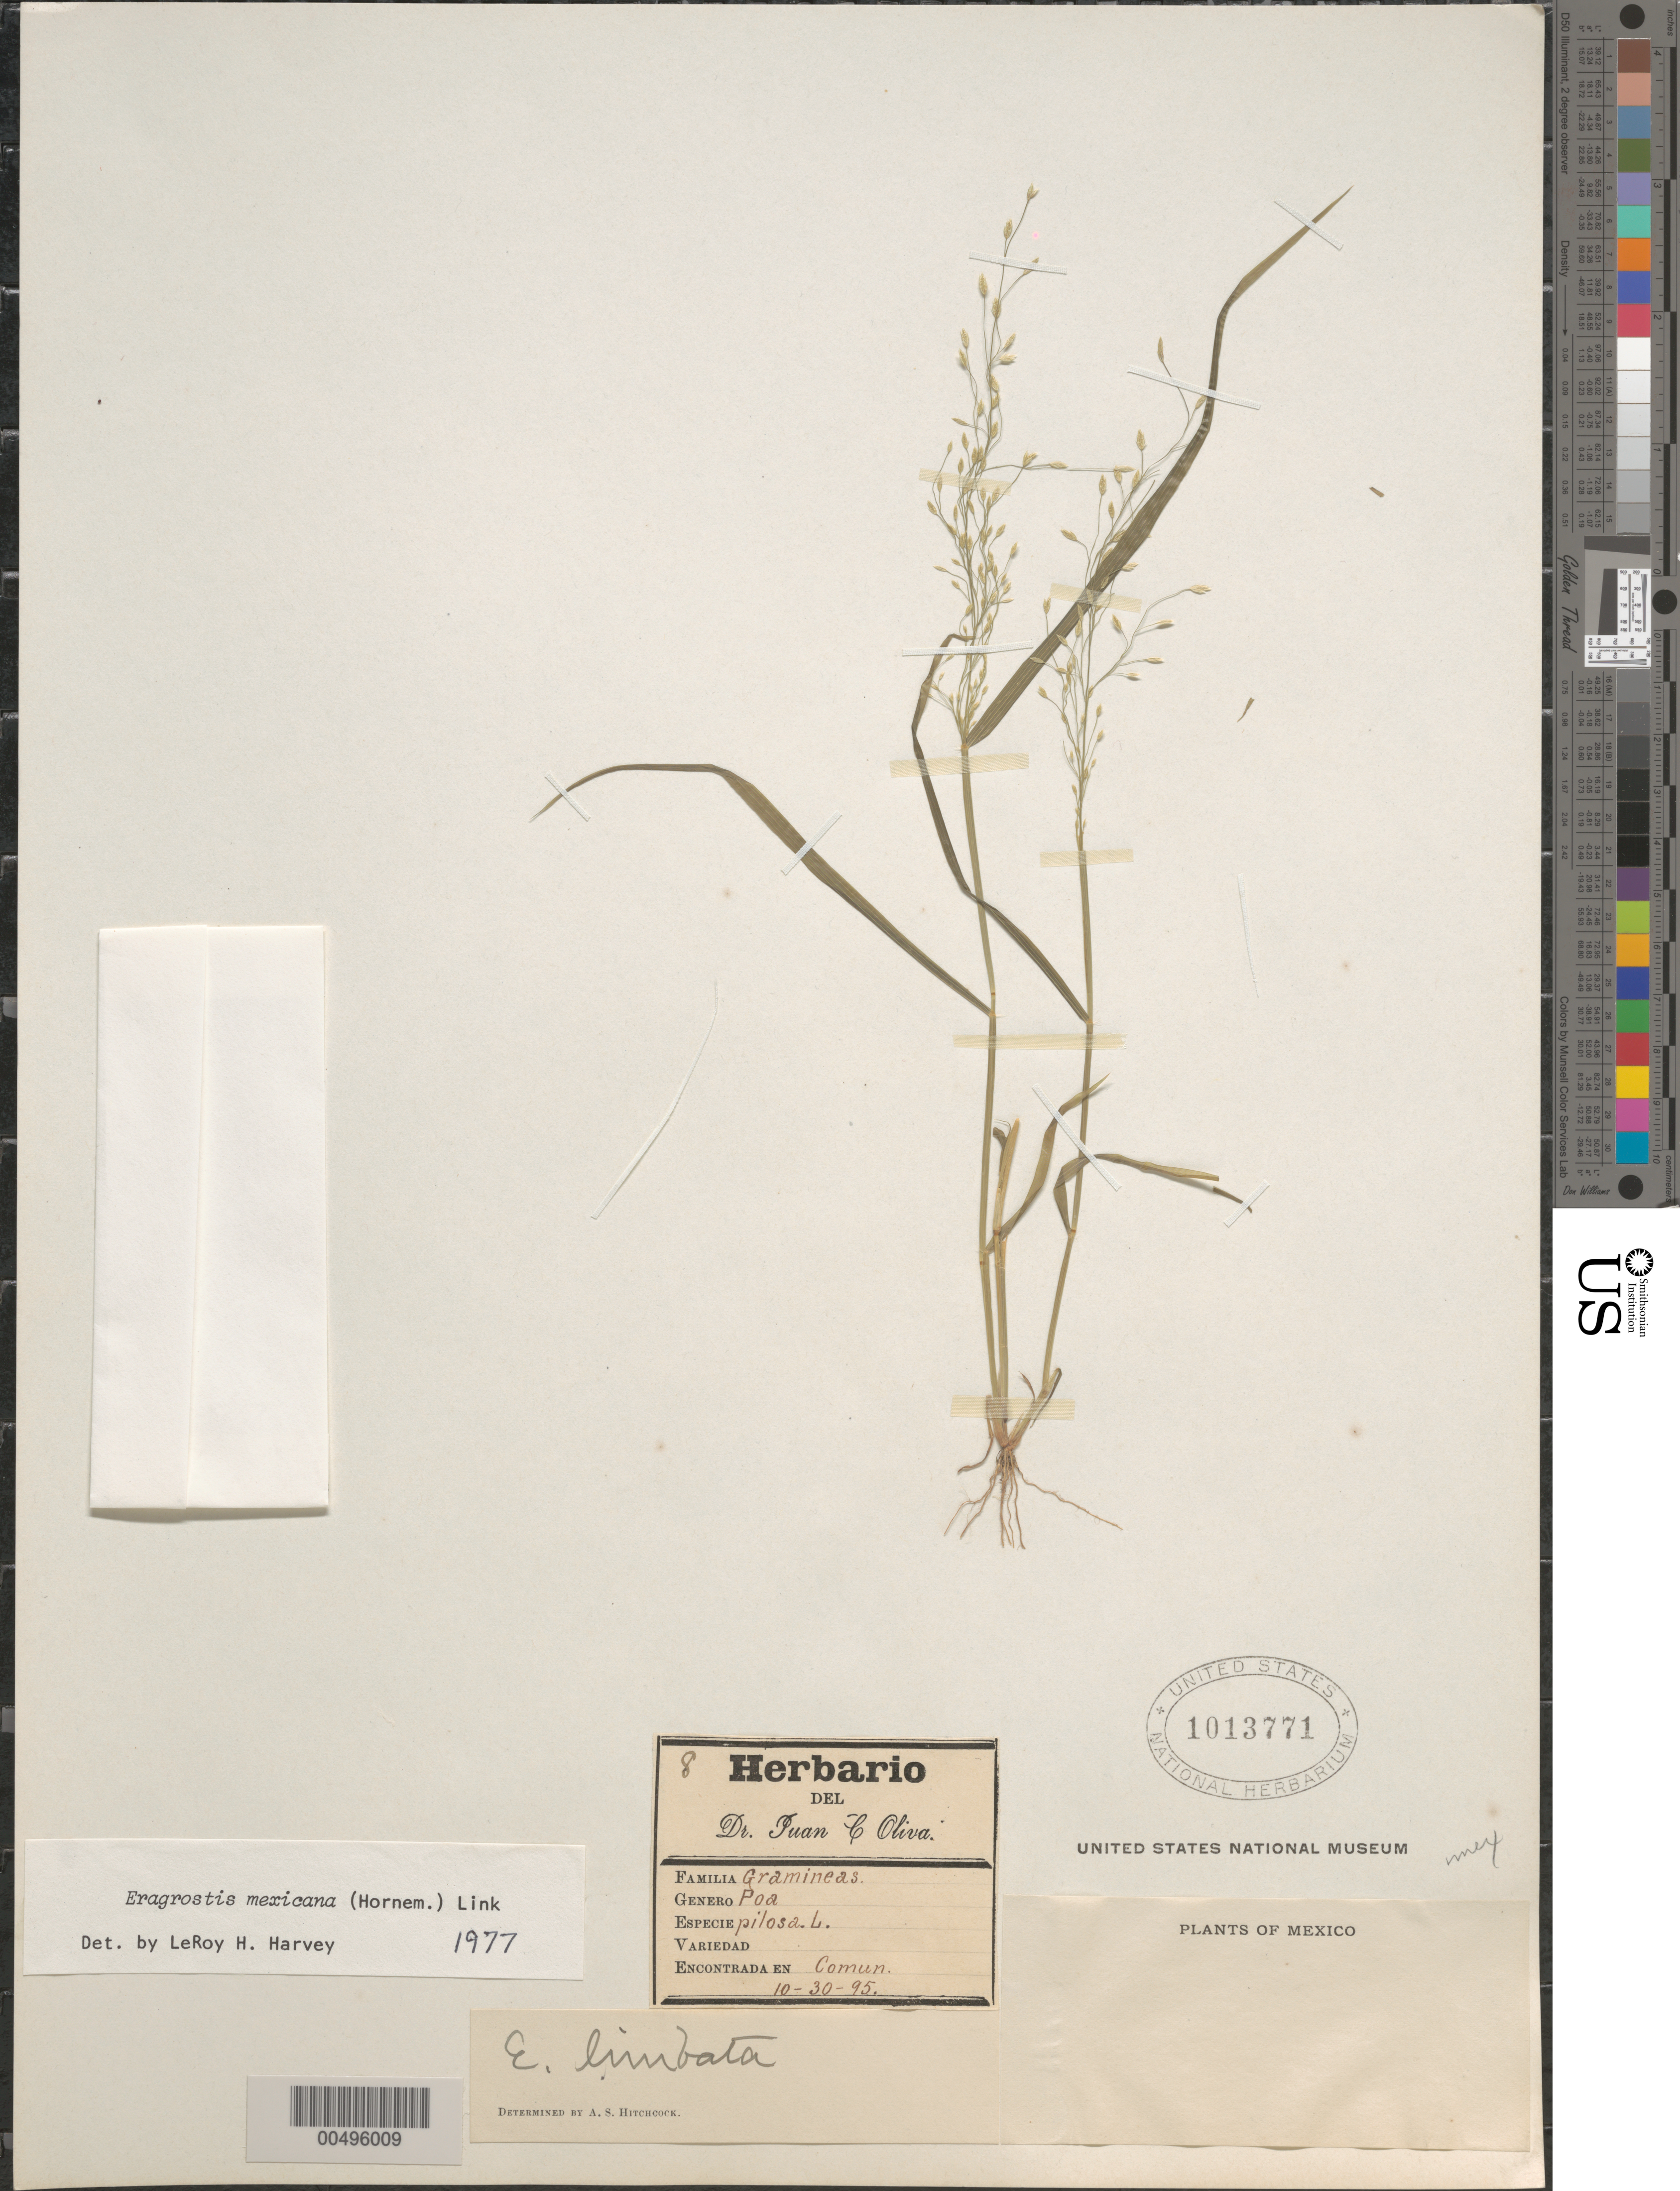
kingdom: Plantae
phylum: Tracheophyta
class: Liliopsida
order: Poales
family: Poaceae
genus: Eragrostis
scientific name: Eragrostis mexicana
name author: (Hornem.) Link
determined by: Harvey, L. H.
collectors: J. C. Oliva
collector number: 8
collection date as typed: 30 Oct 1895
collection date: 1895-10-30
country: Mexico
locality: Comun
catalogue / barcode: US 1013771